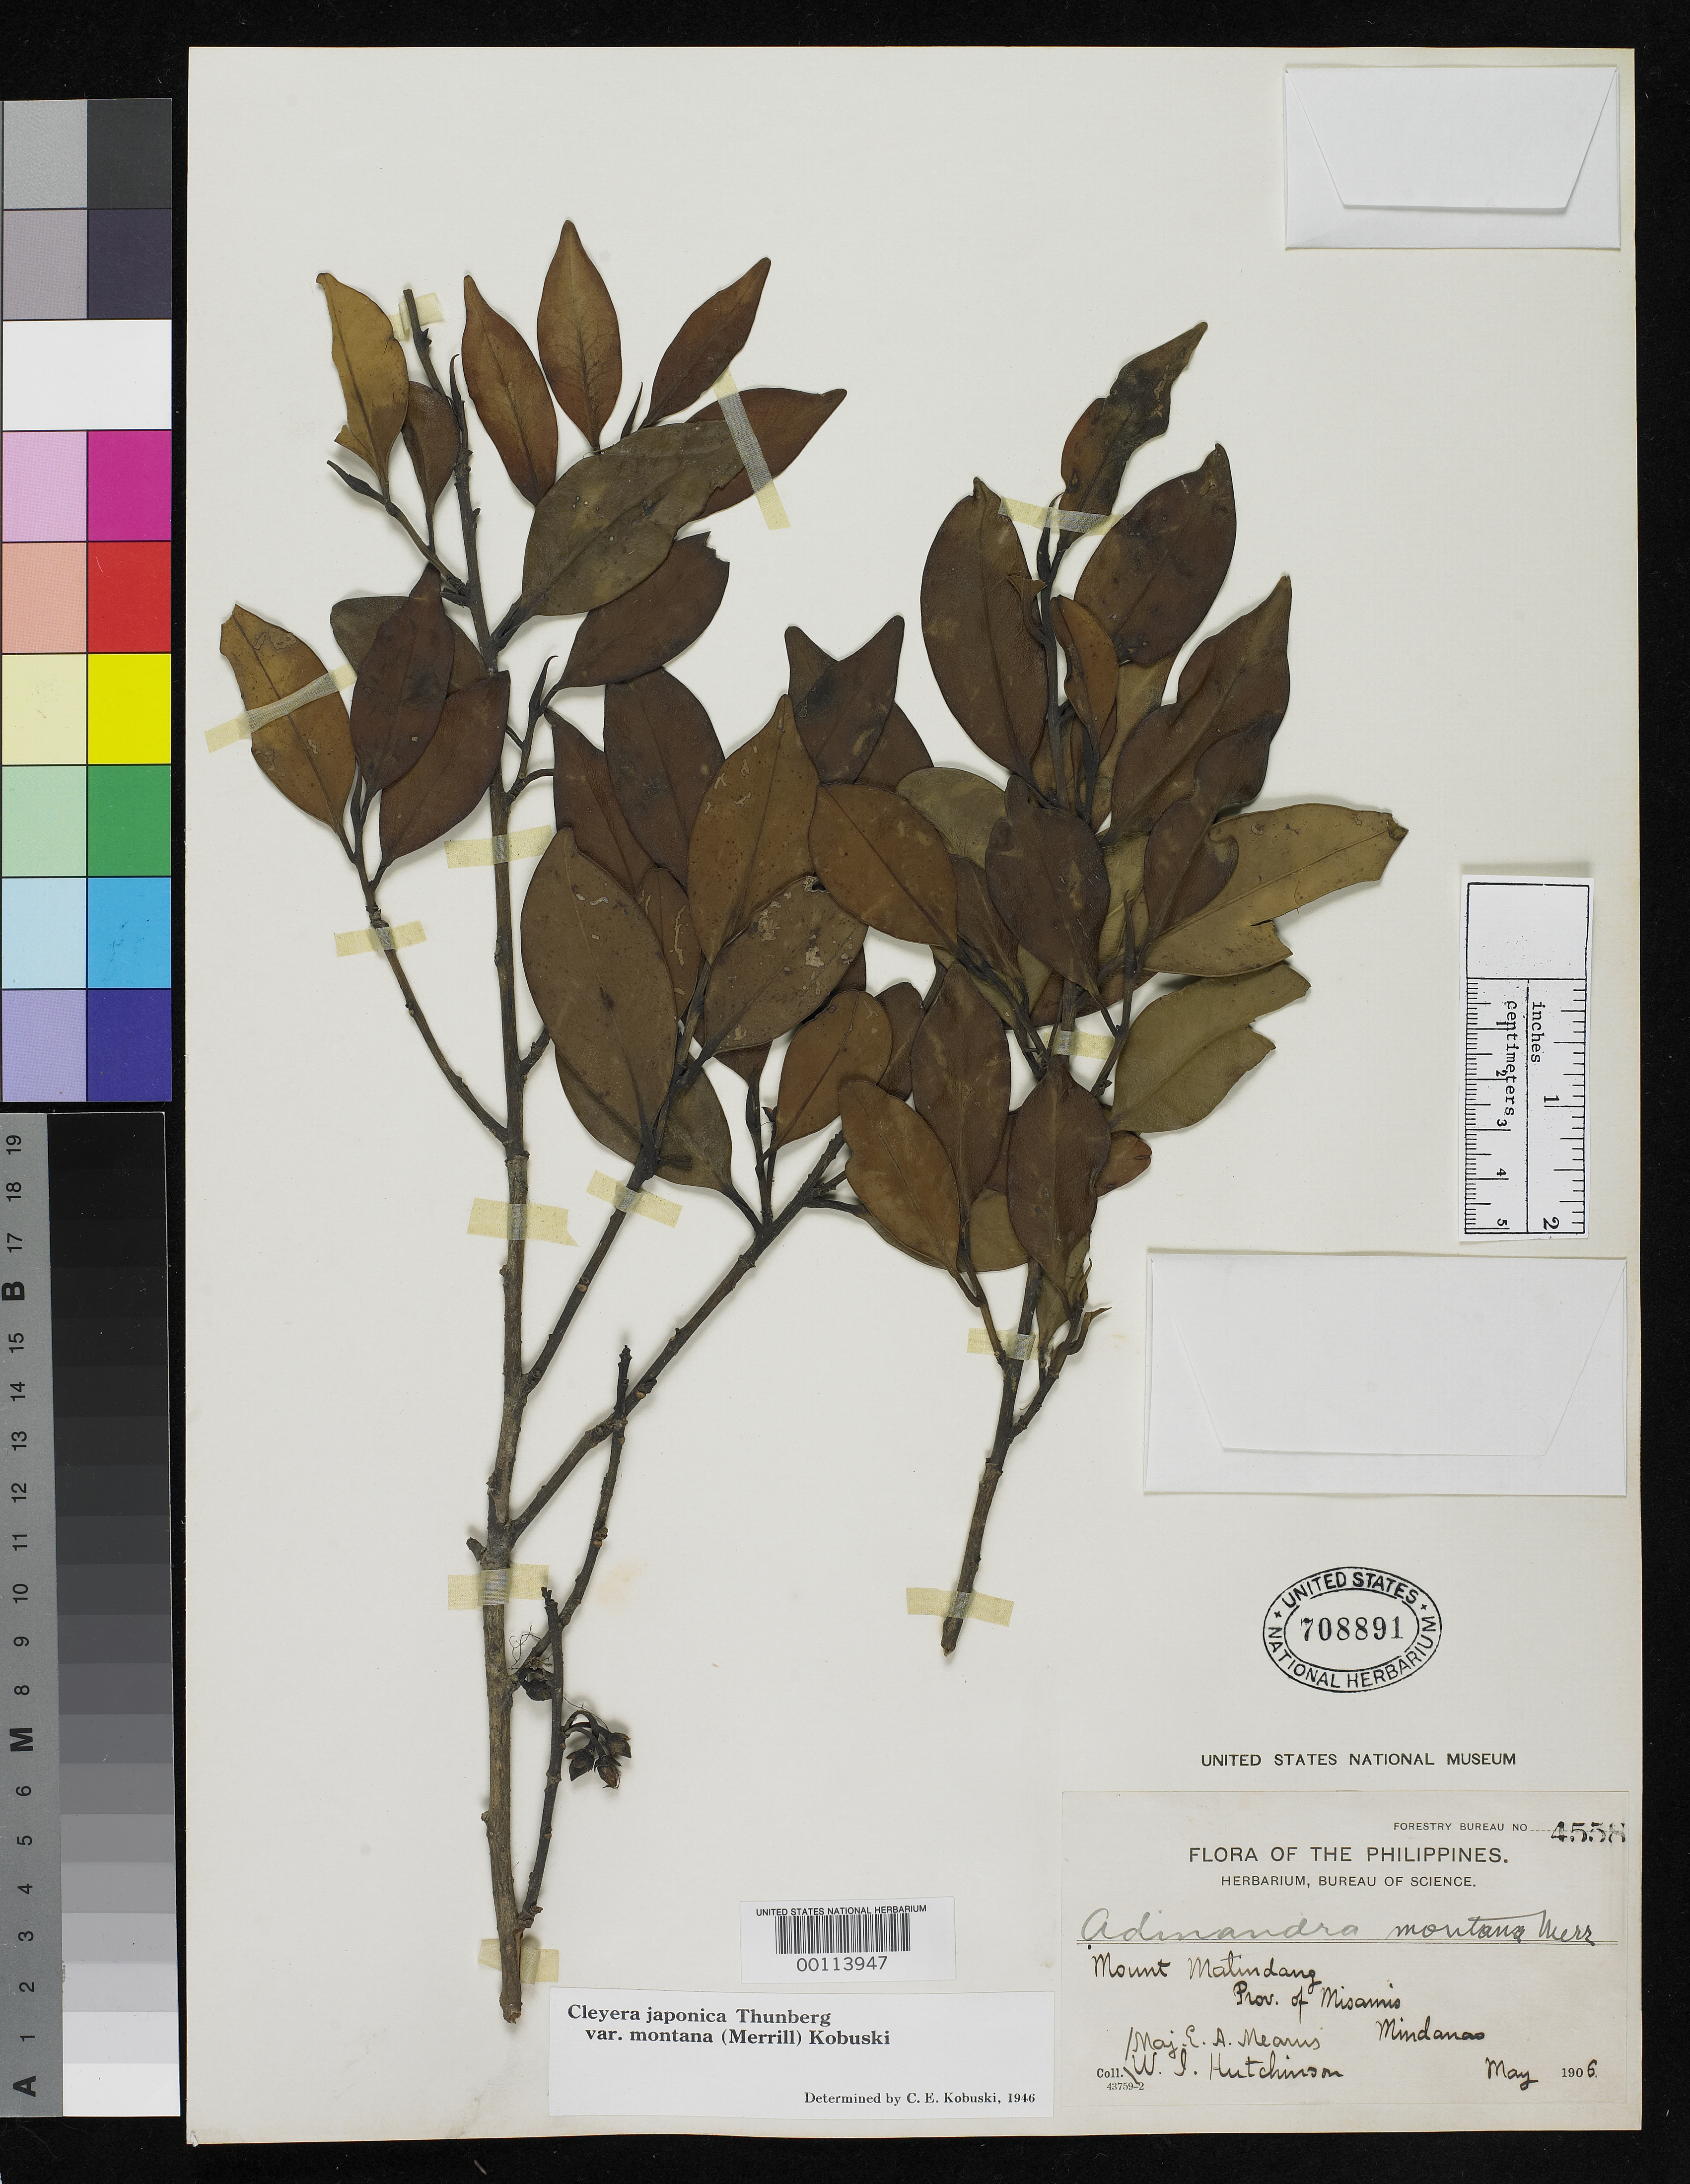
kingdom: Plantae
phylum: Tracheophyta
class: Magnoliopsida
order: Ericales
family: Pentaphylacaceae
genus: Adinandra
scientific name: Adinandra montana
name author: Merr.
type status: Isotype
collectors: E. A. Mearns & W. I. Hutchinson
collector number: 4558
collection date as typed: May 1908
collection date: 1908-05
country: Philippines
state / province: Northern Mindanao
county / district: Misamis Occidental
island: Mindanao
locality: Mt. Malanding.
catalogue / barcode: US 708891